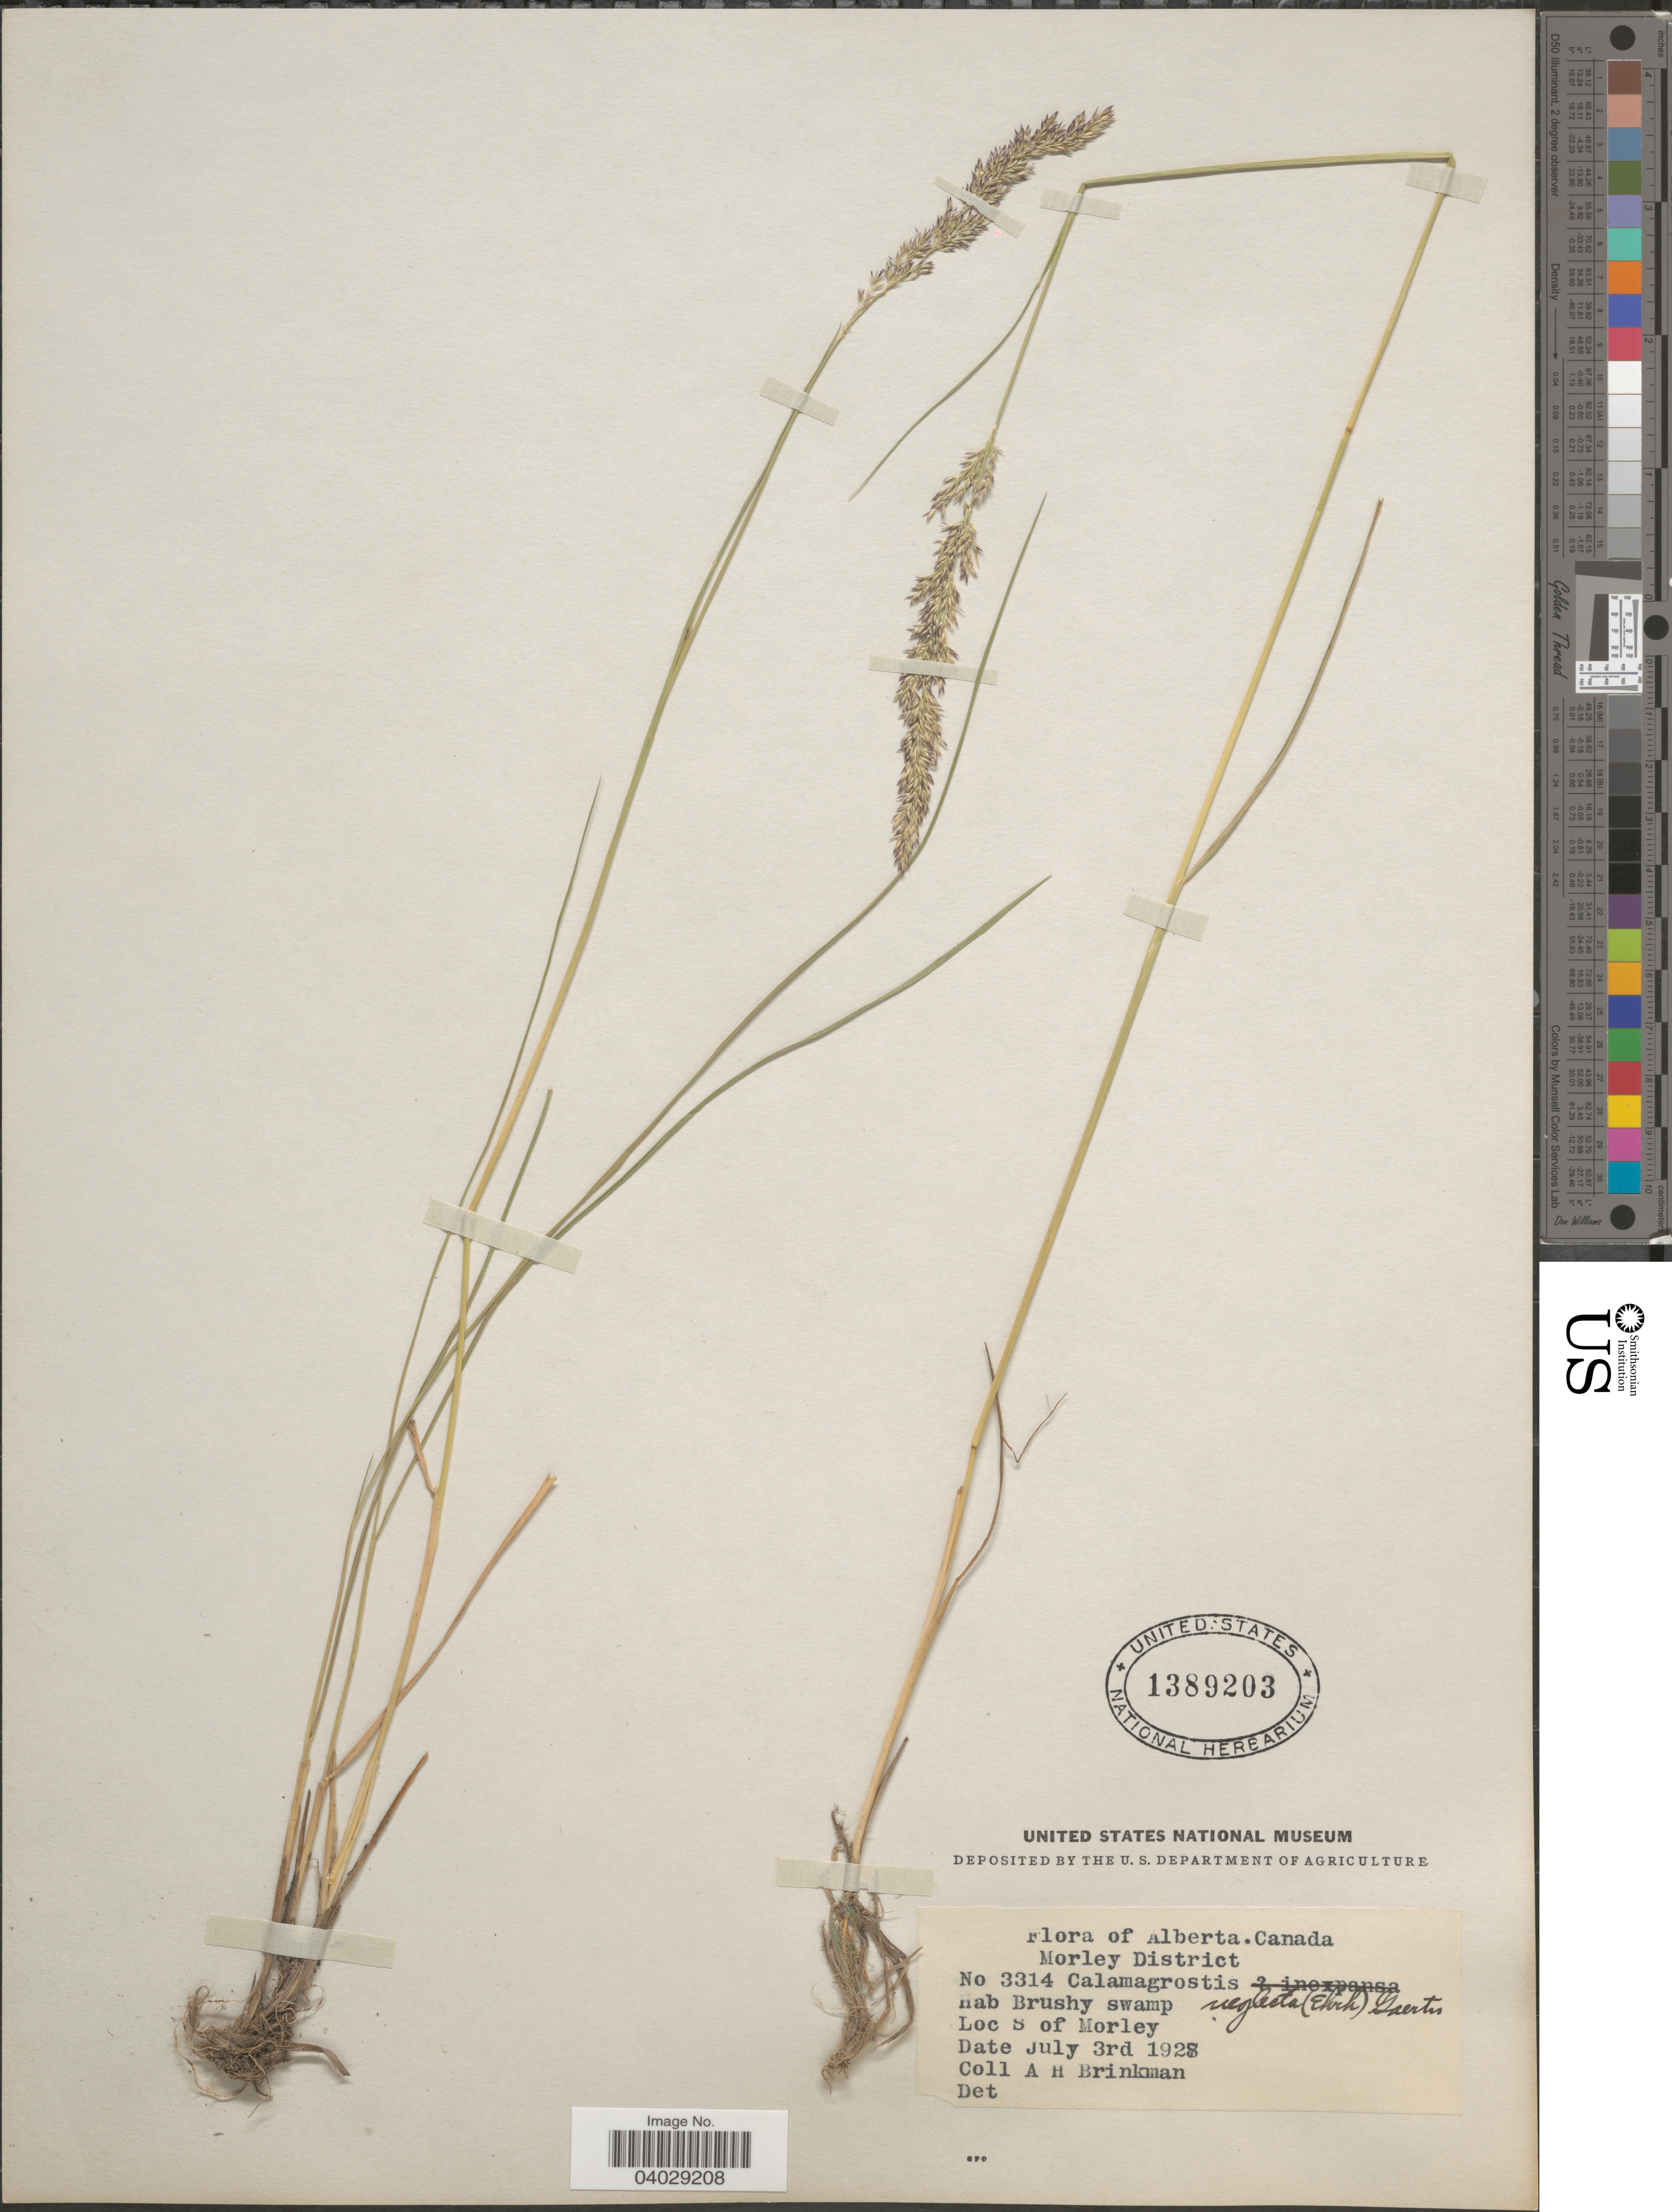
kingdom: Plantae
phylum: Tracheophyta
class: Liliopsida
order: Poales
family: Poaceae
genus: Calamagrostis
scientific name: Calamagrostis neglecta (Ehrh.) Gaertner et al.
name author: (Ehrhart) G. Gaertn. et al.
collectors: A. Brinkman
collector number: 3314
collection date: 1928-07-03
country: Canada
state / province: Alberta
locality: Morley District. S of Morley.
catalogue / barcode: US 1389203